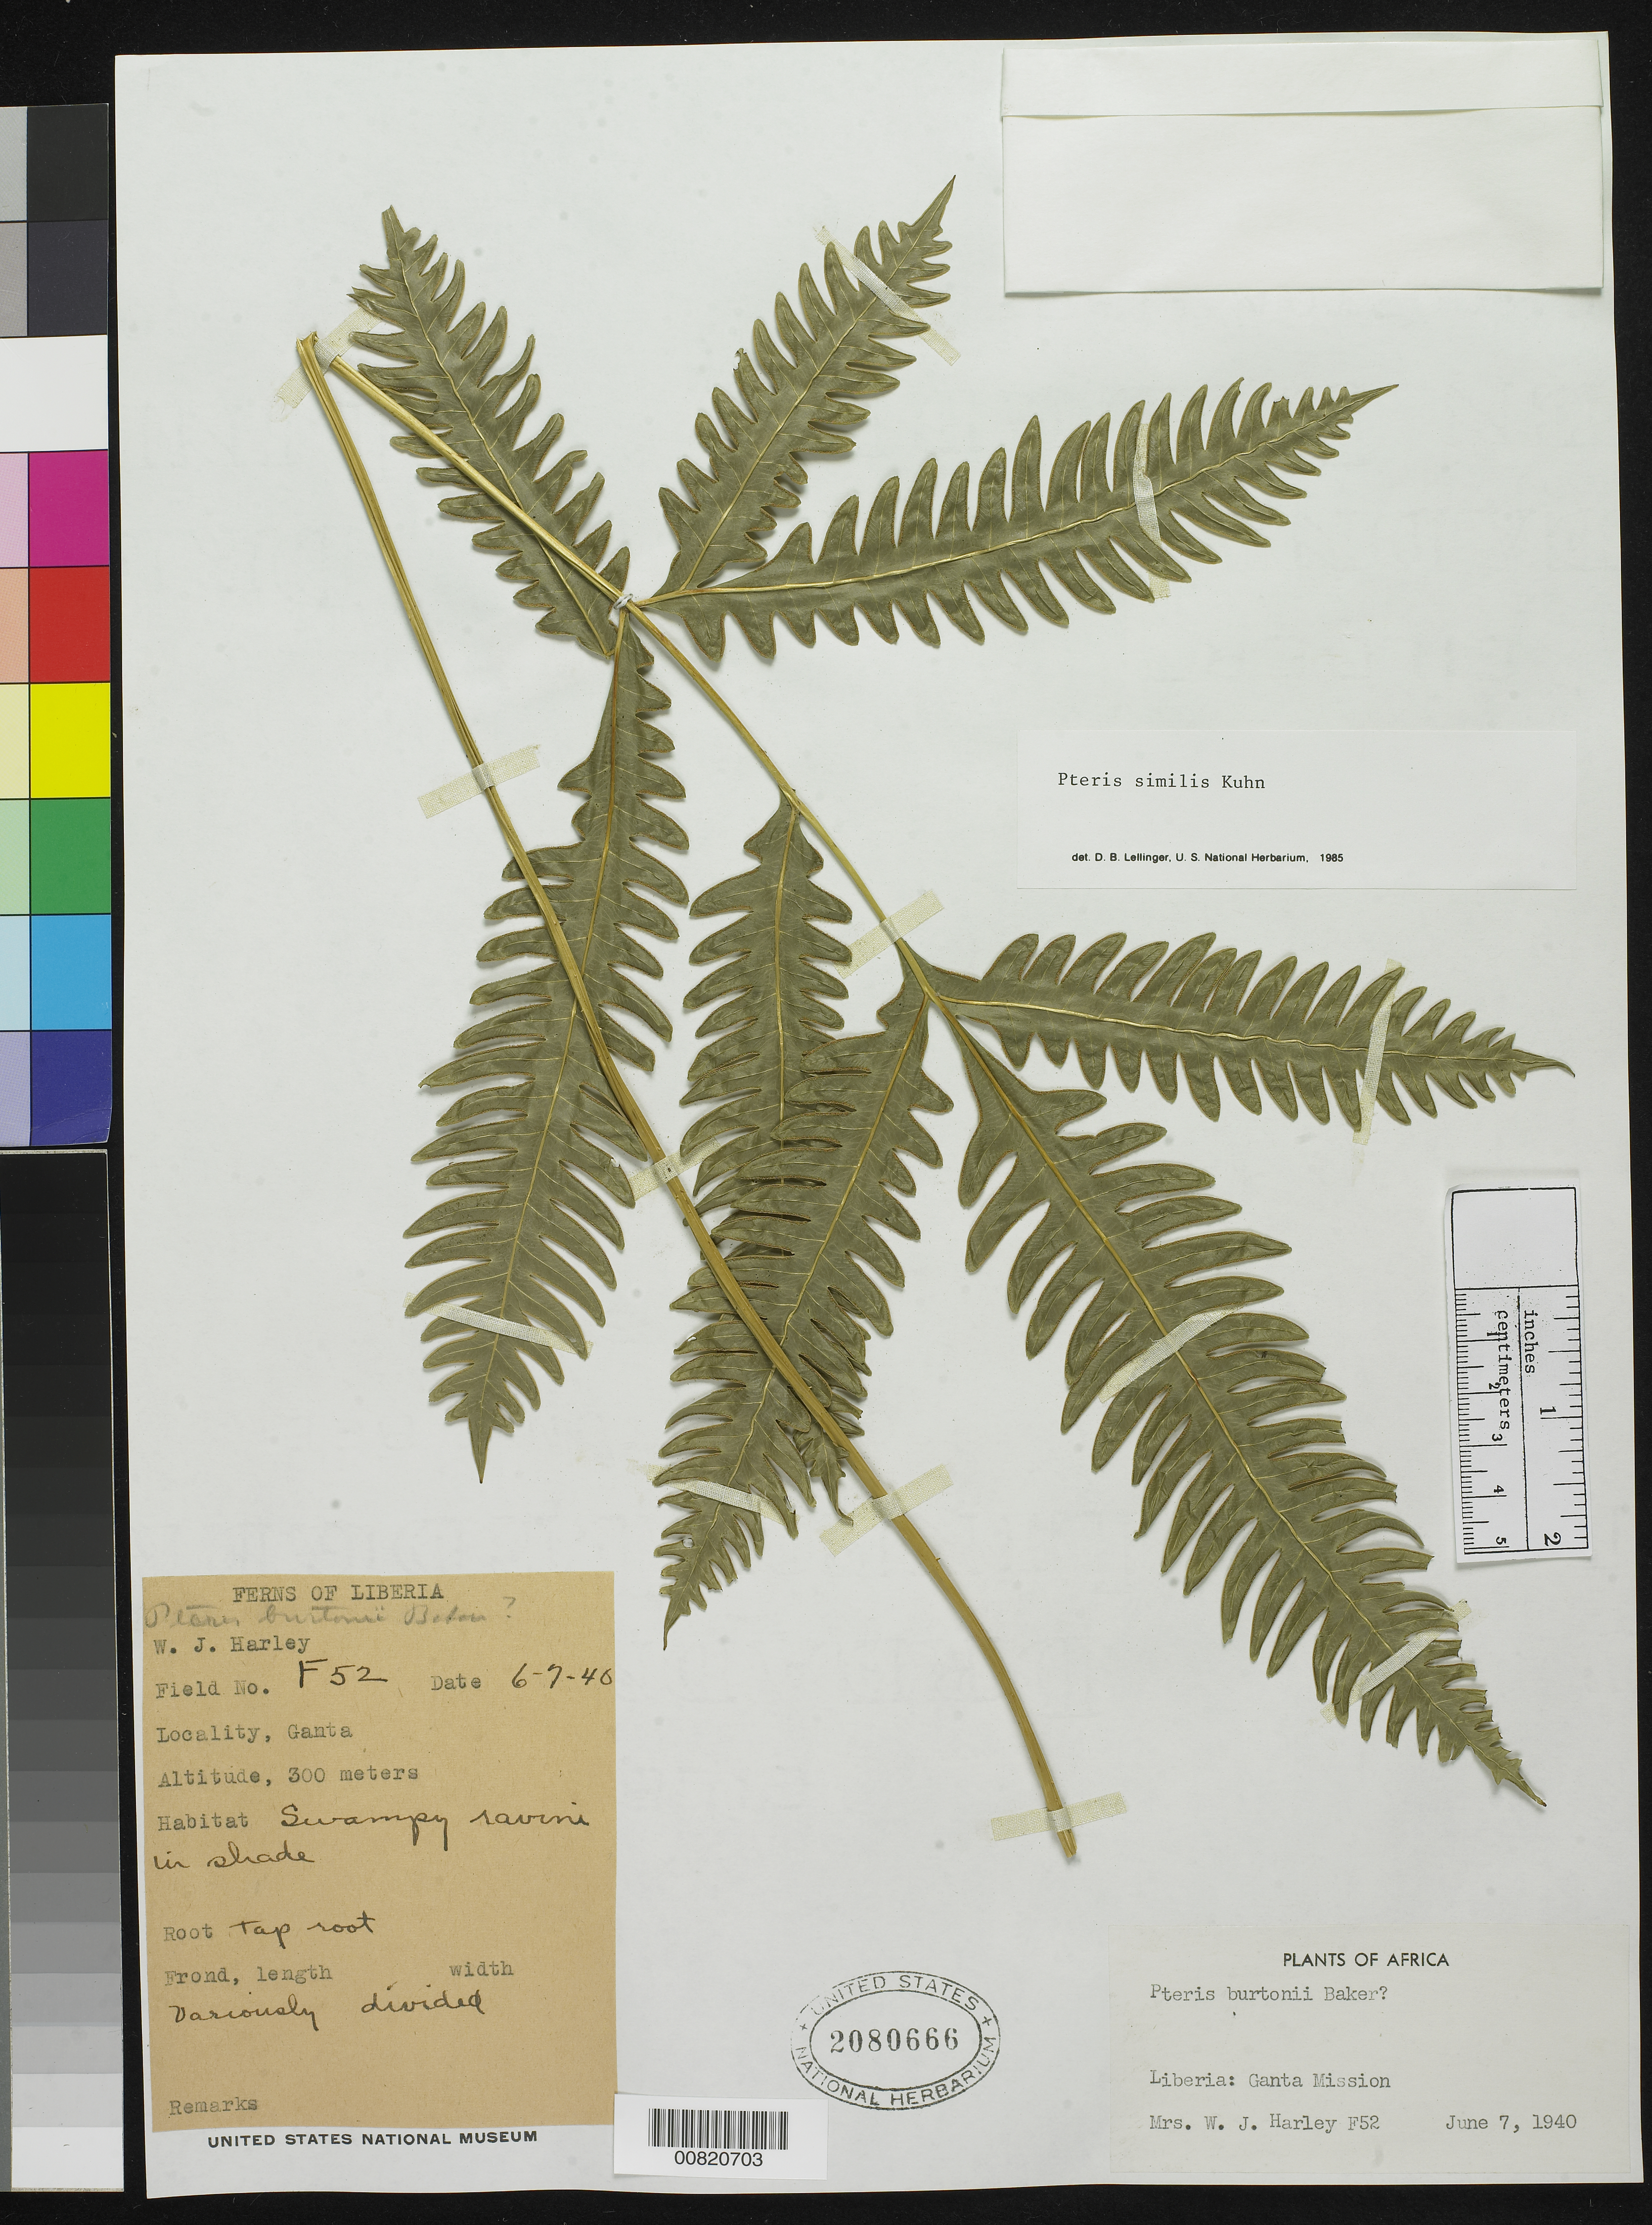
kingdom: Plantae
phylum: Tracheophyta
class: Polypodiopsida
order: Polypodiales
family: Pteridaceae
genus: Pteris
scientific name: Pteris atrovirens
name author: Willd.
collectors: Harley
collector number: F 52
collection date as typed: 7 Jun 1940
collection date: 1940-06-07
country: Liberia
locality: Ganta Mission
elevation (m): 300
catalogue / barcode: US 2080666